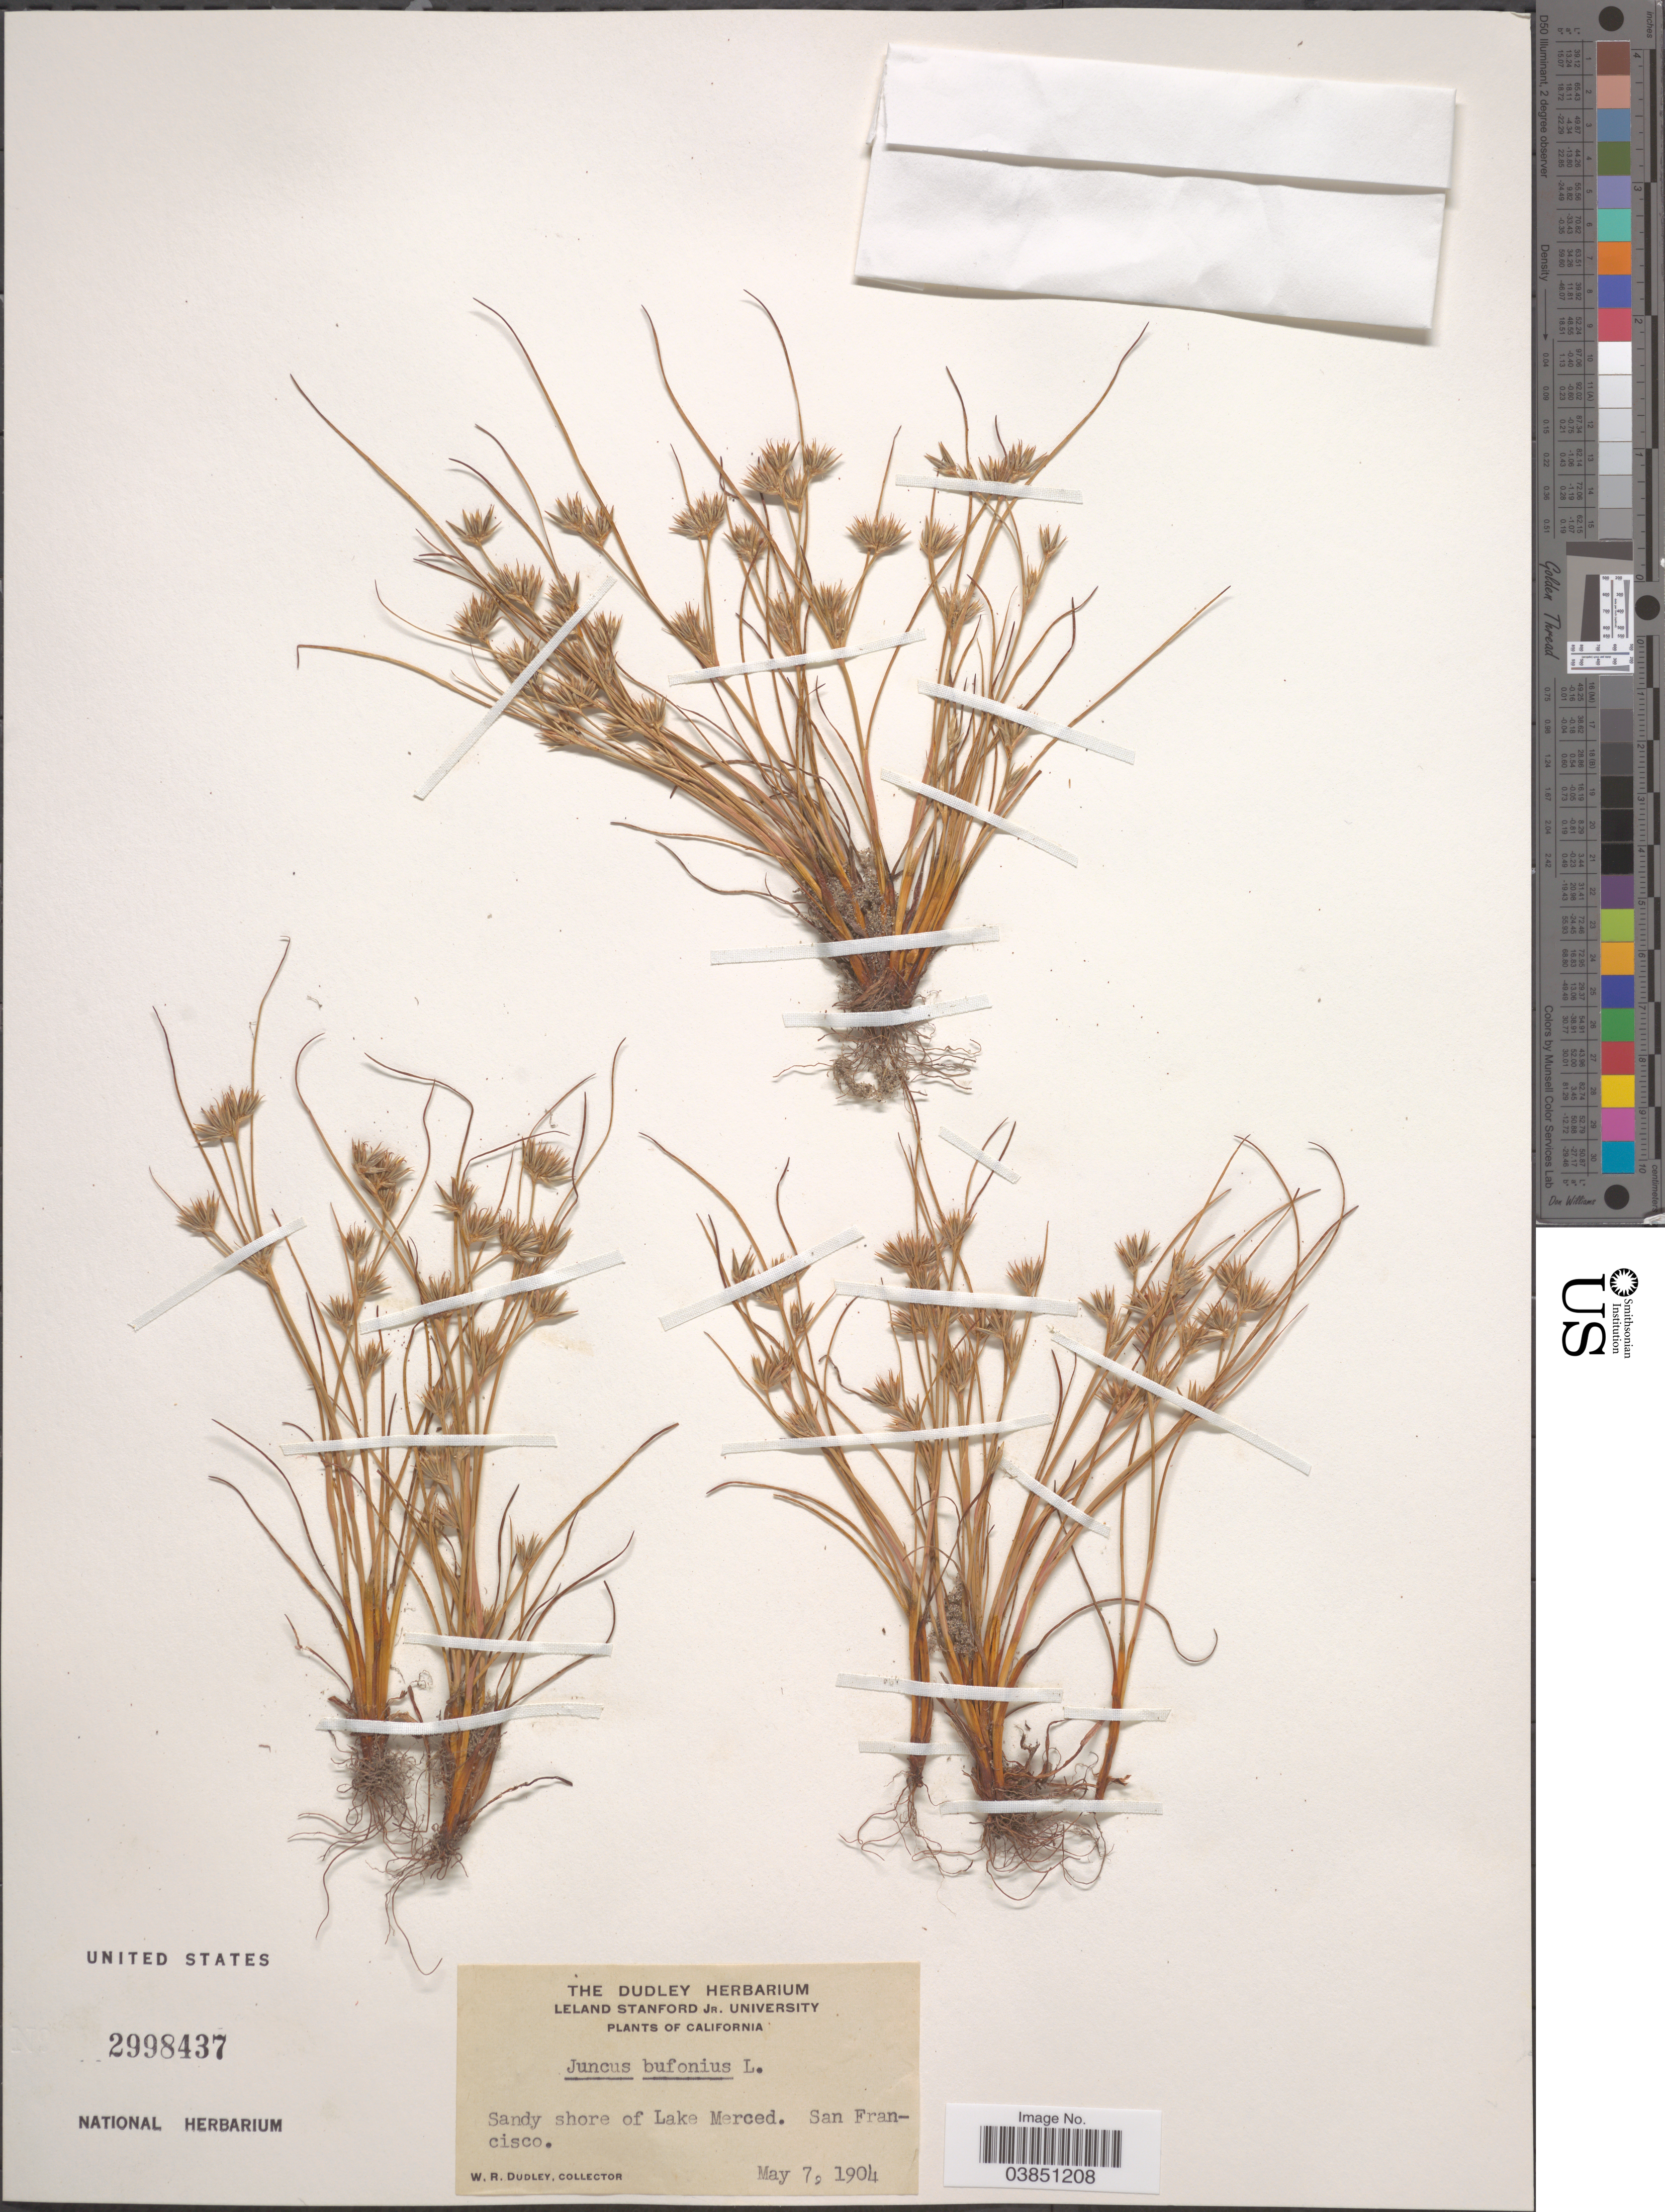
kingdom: Plantae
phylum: Tracheophyta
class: Liliopsida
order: Poales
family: Juncaceae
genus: Juncus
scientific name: Juncus bufonius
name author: L.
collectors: W. Dudley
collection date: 1904-05-07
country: United States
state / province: California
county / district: San Francisco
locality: Sandy shore of Lake Merced. San Francisco.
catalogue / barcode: US 2998437